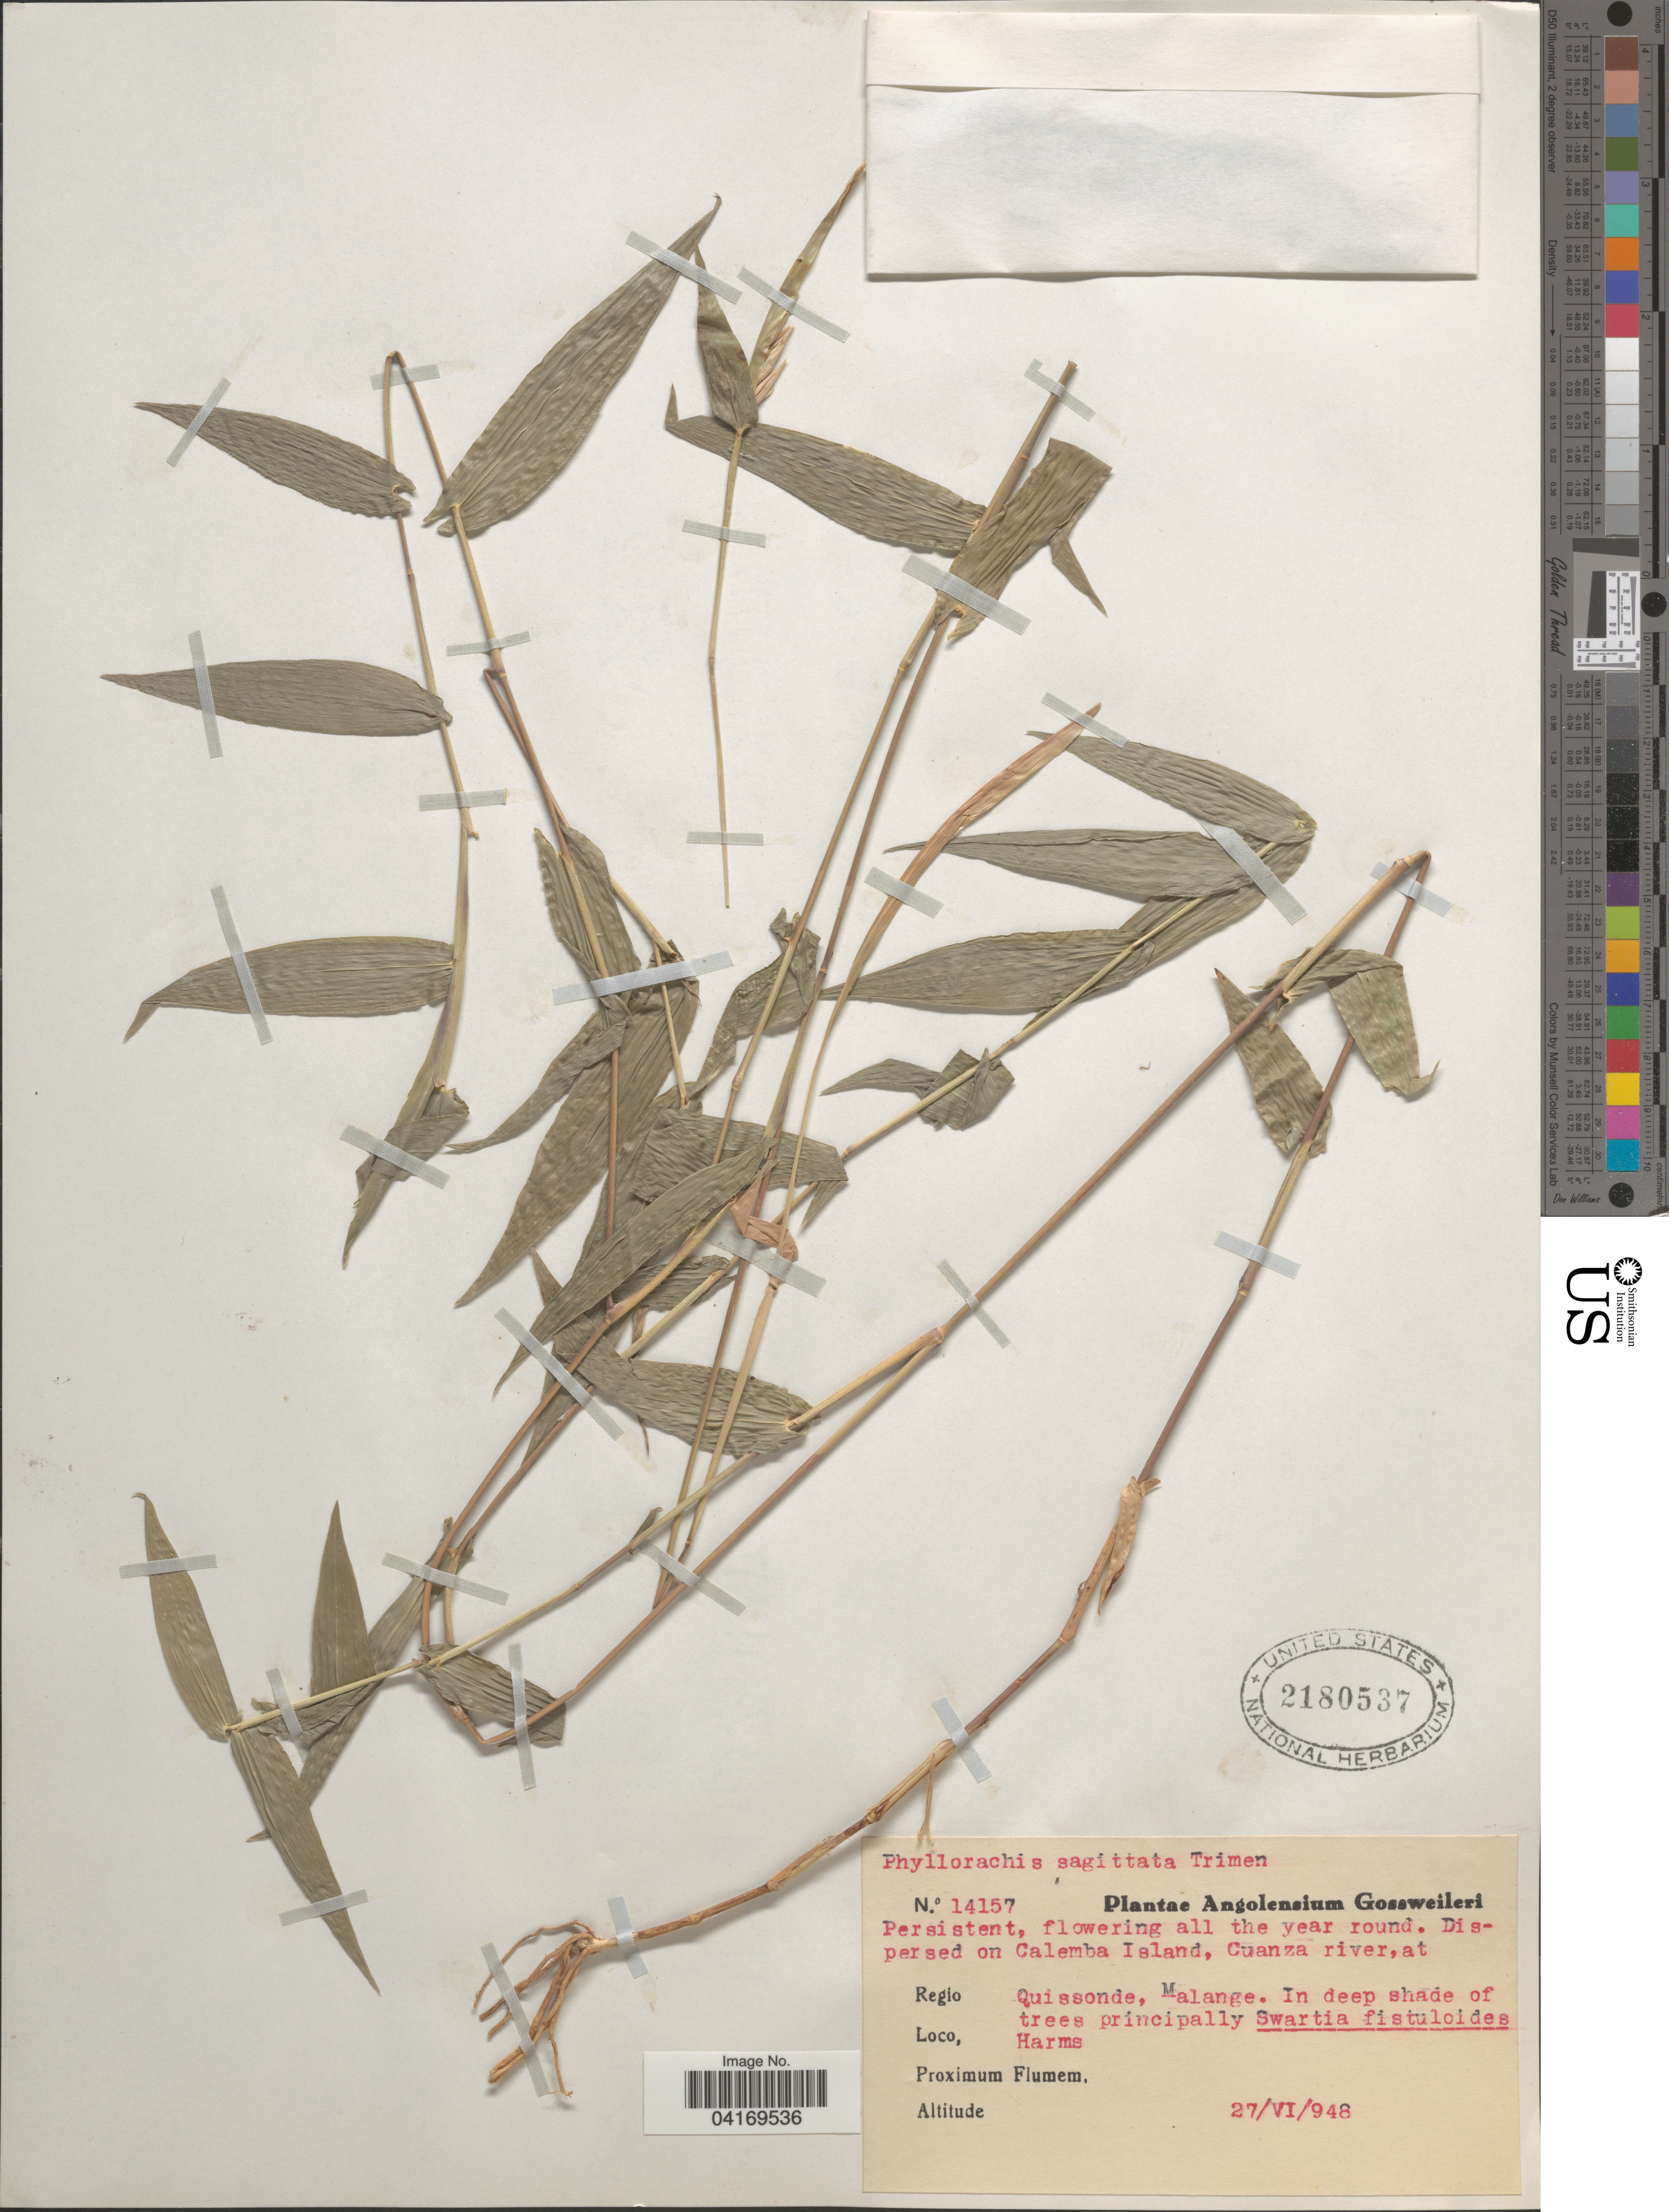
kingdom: Plantae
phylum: Tracheophyta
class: Liliopsida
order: Poales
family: Poaceae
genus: Phyllorachis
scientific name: Phyllorachis sagittata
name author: Trimen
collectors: -. Gossweiler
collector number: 14157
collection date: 1948-06-27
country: Angola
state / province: Malange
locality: Regio Quissonde.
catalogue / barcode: US 2180537